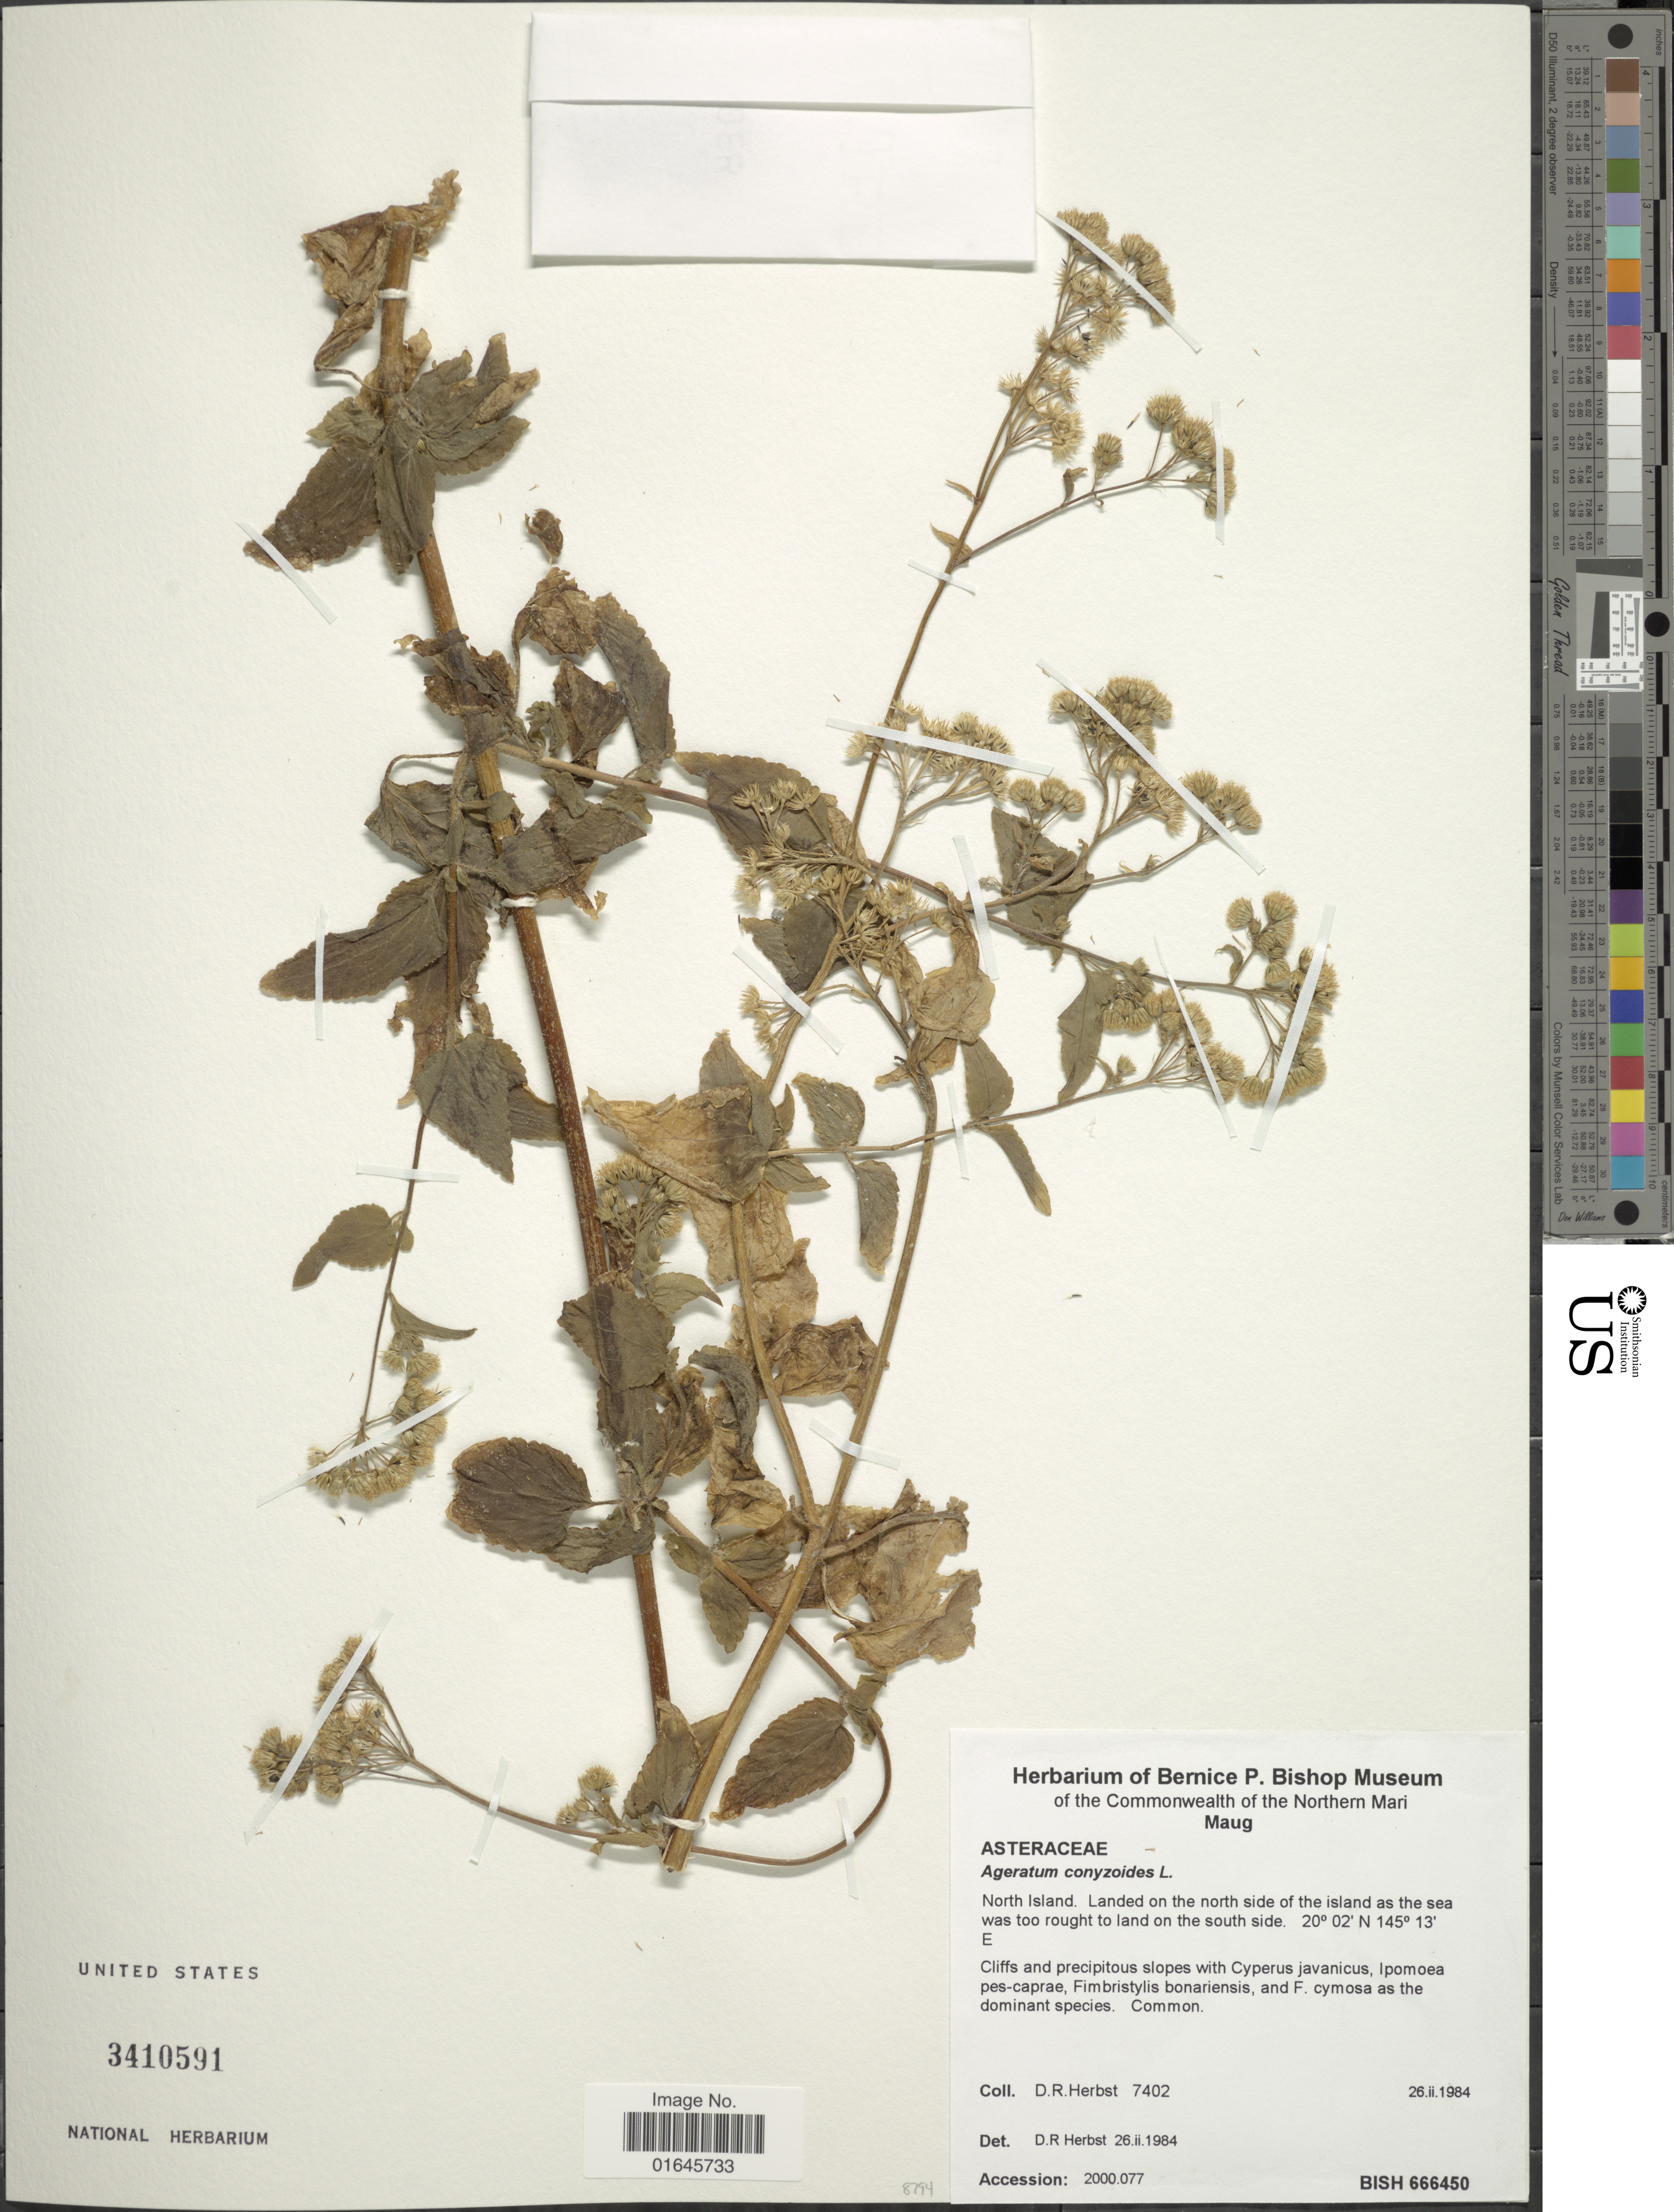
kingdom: Plantae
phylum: Tracheophyta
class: Magnoliopsida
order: Asterales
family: Asteraceae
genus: Ageratum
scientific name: Ageratum conyzoides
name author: L.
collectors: D. R. Herbst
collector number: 7402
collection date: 1984-02-26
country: Northern Mariana Islands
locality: Maug, North Island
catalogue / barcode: US 3410591